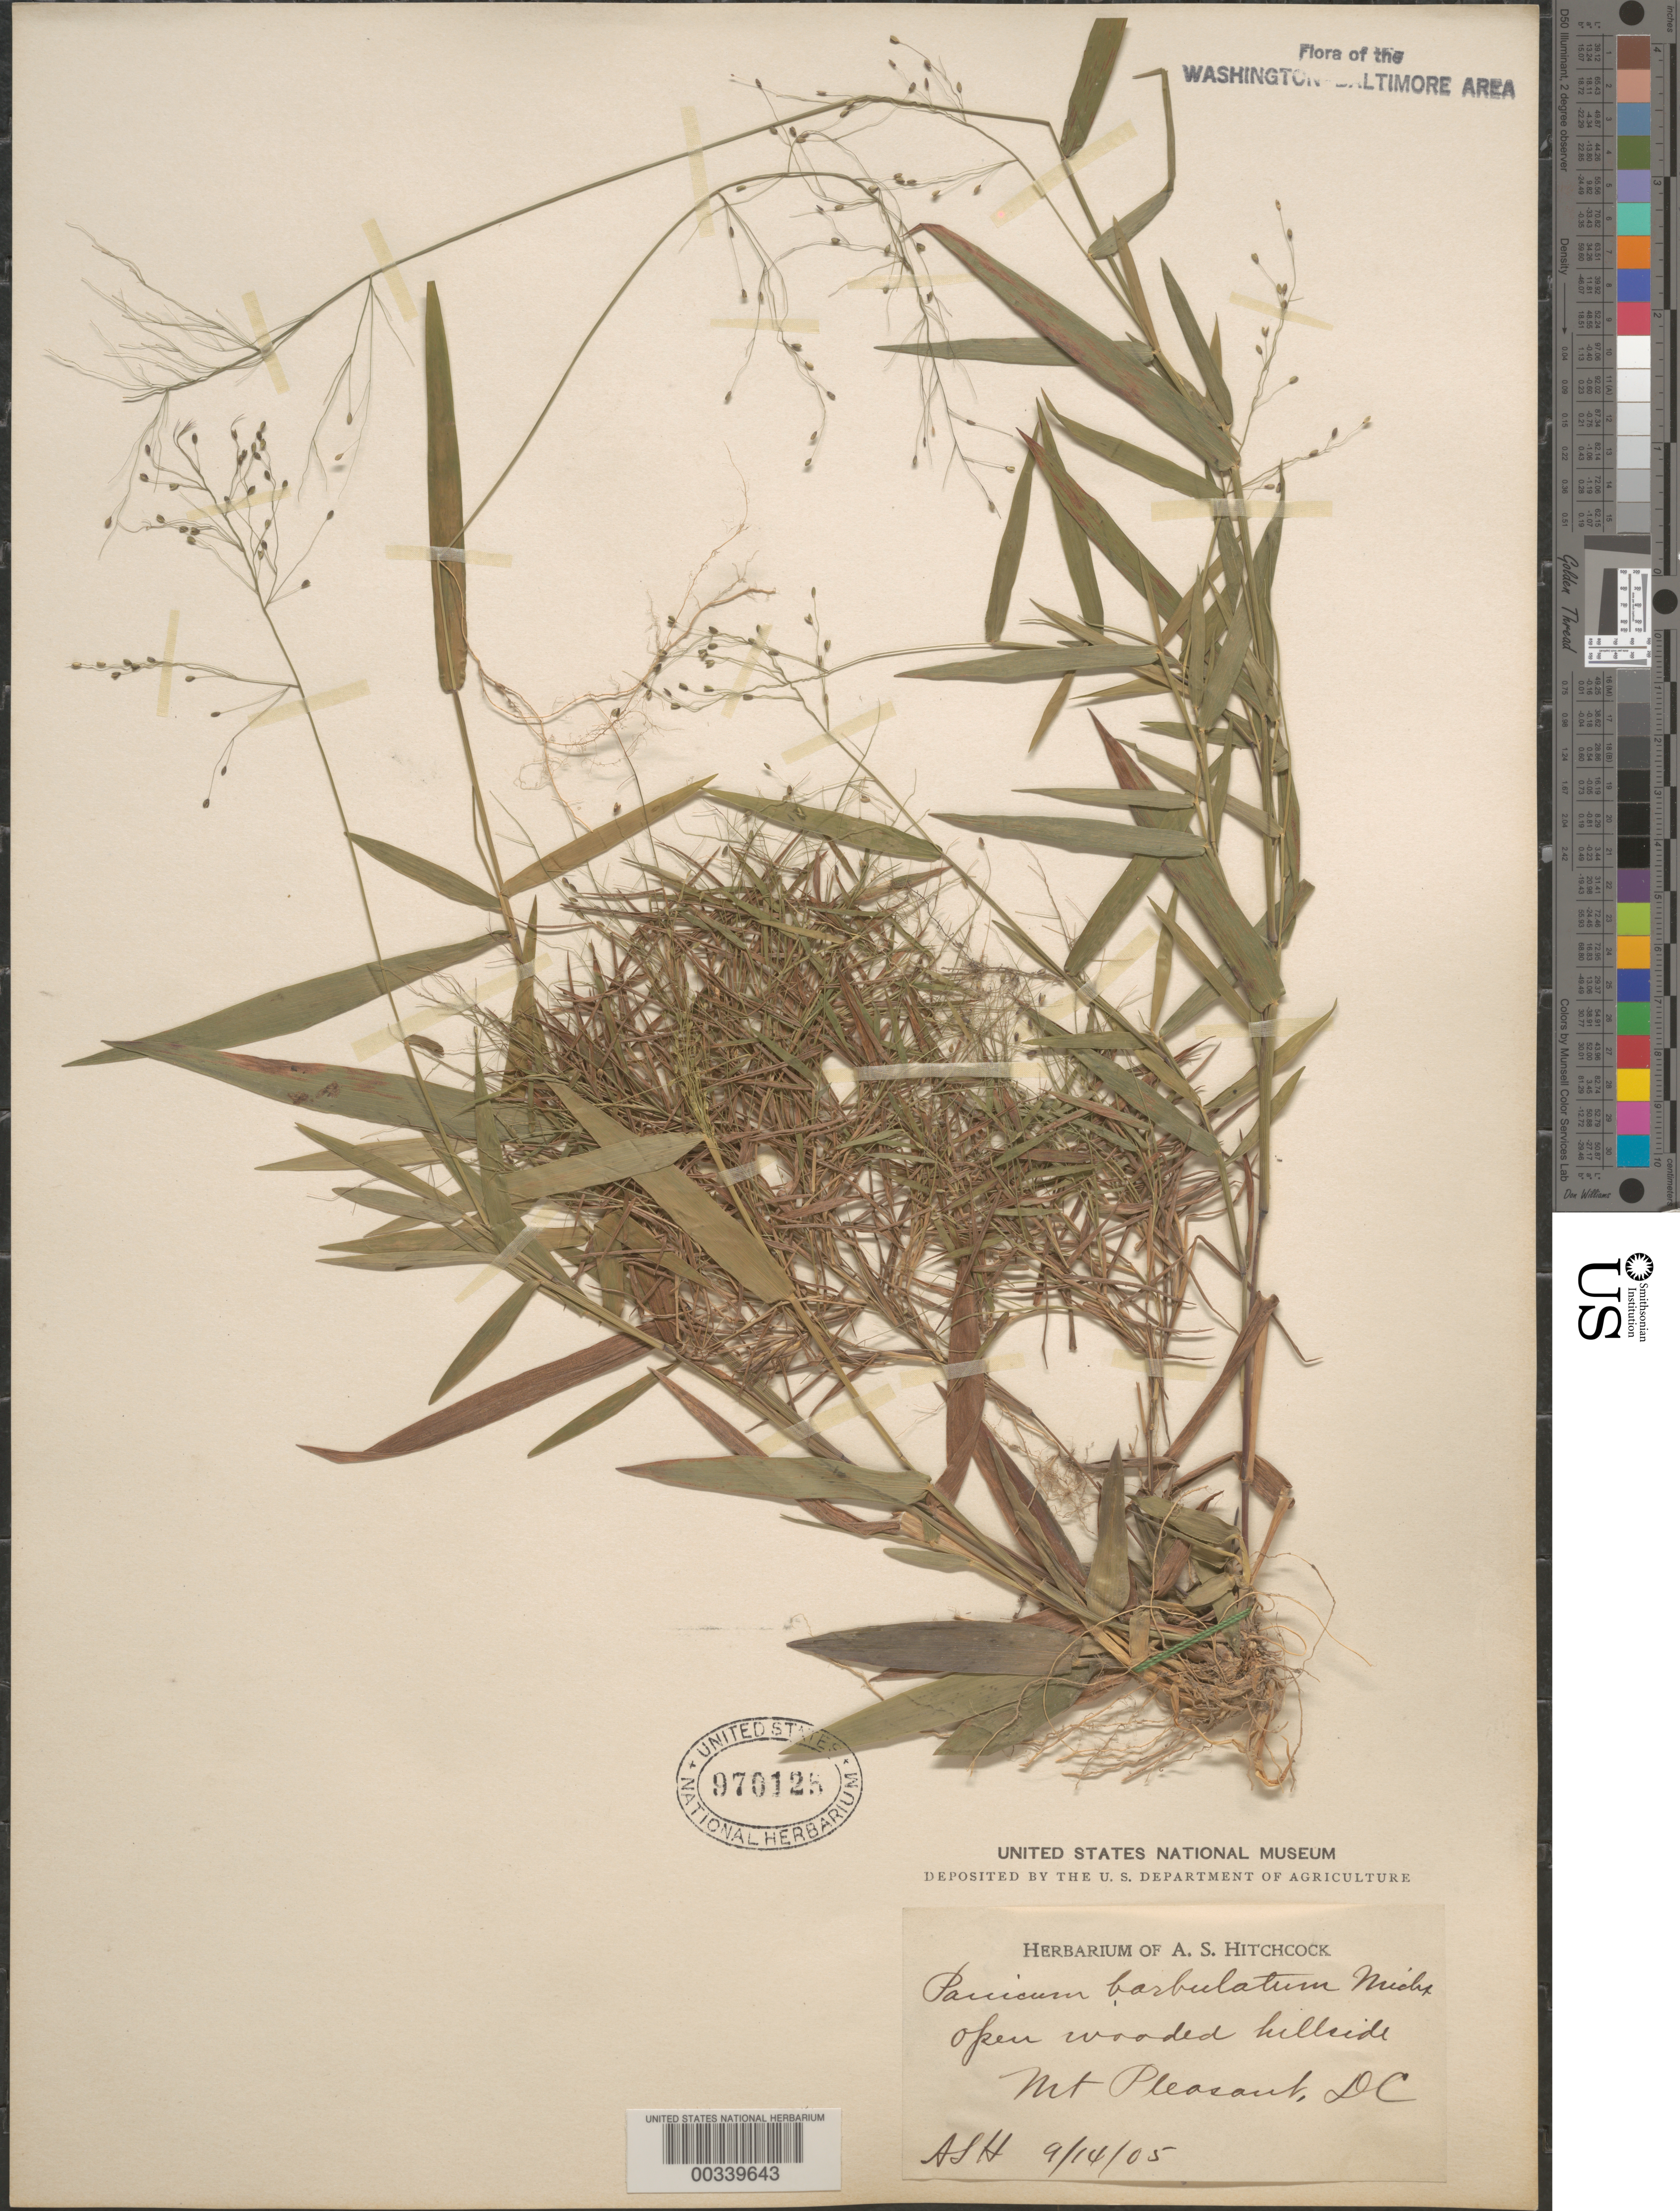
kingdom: Plantae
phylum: Tracheophyta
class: Liliopsida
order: Poales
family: Poaceae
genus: Dichanthelium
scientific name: Dichanthelium dichotomum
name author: (L.) Gould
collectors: A. S. Hitchcock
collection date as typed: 14 Sep 1905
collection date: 1905-09-14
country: United States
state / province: District of Columbia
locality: Mount Pleasant Rock Creek Park and Vicinity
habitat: Open wooded hillside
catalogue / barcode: US 970125